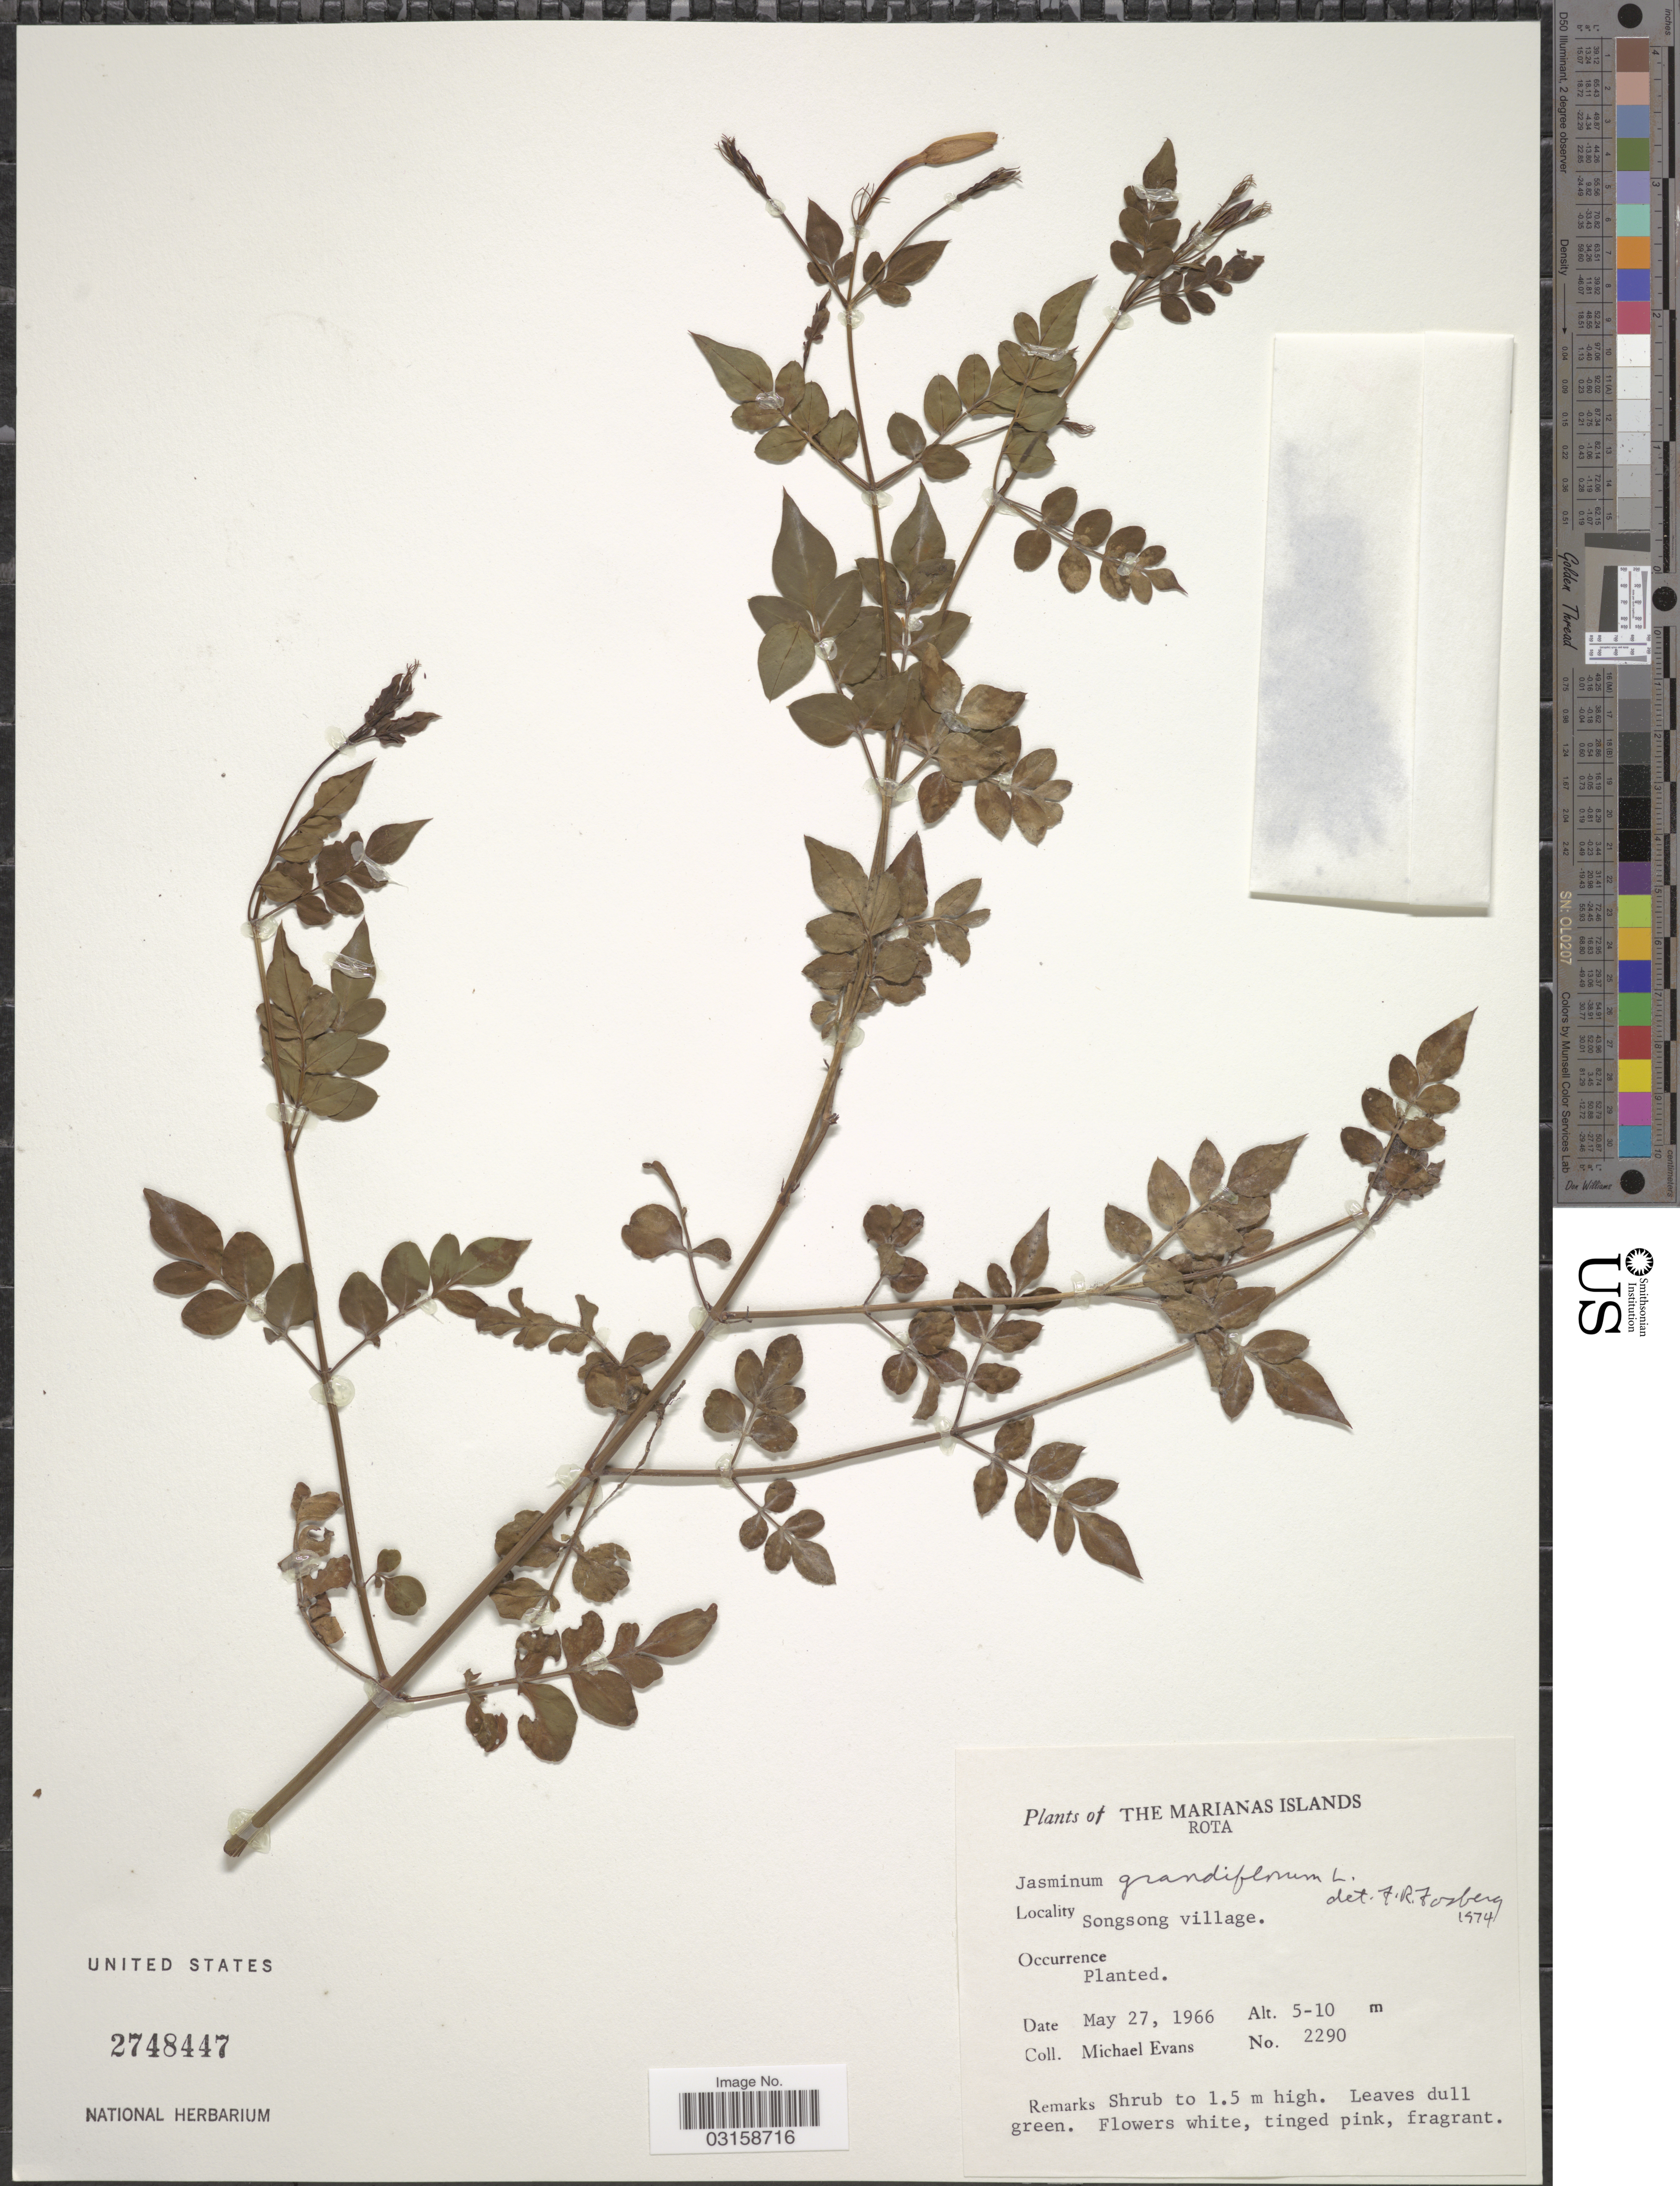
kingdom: Plantae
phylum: Tracheophyta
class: Magnoliopsida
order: Lamiales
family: Oleaceae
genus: Jasminum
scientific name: Jasminum grandiflorum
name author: L.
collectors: M. Evans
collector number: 2290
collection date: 1966-05-27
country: Northern Mariana Islands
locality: Marianas Islands. Rota. Songsong village.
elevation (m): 5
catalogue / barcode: US 2748447